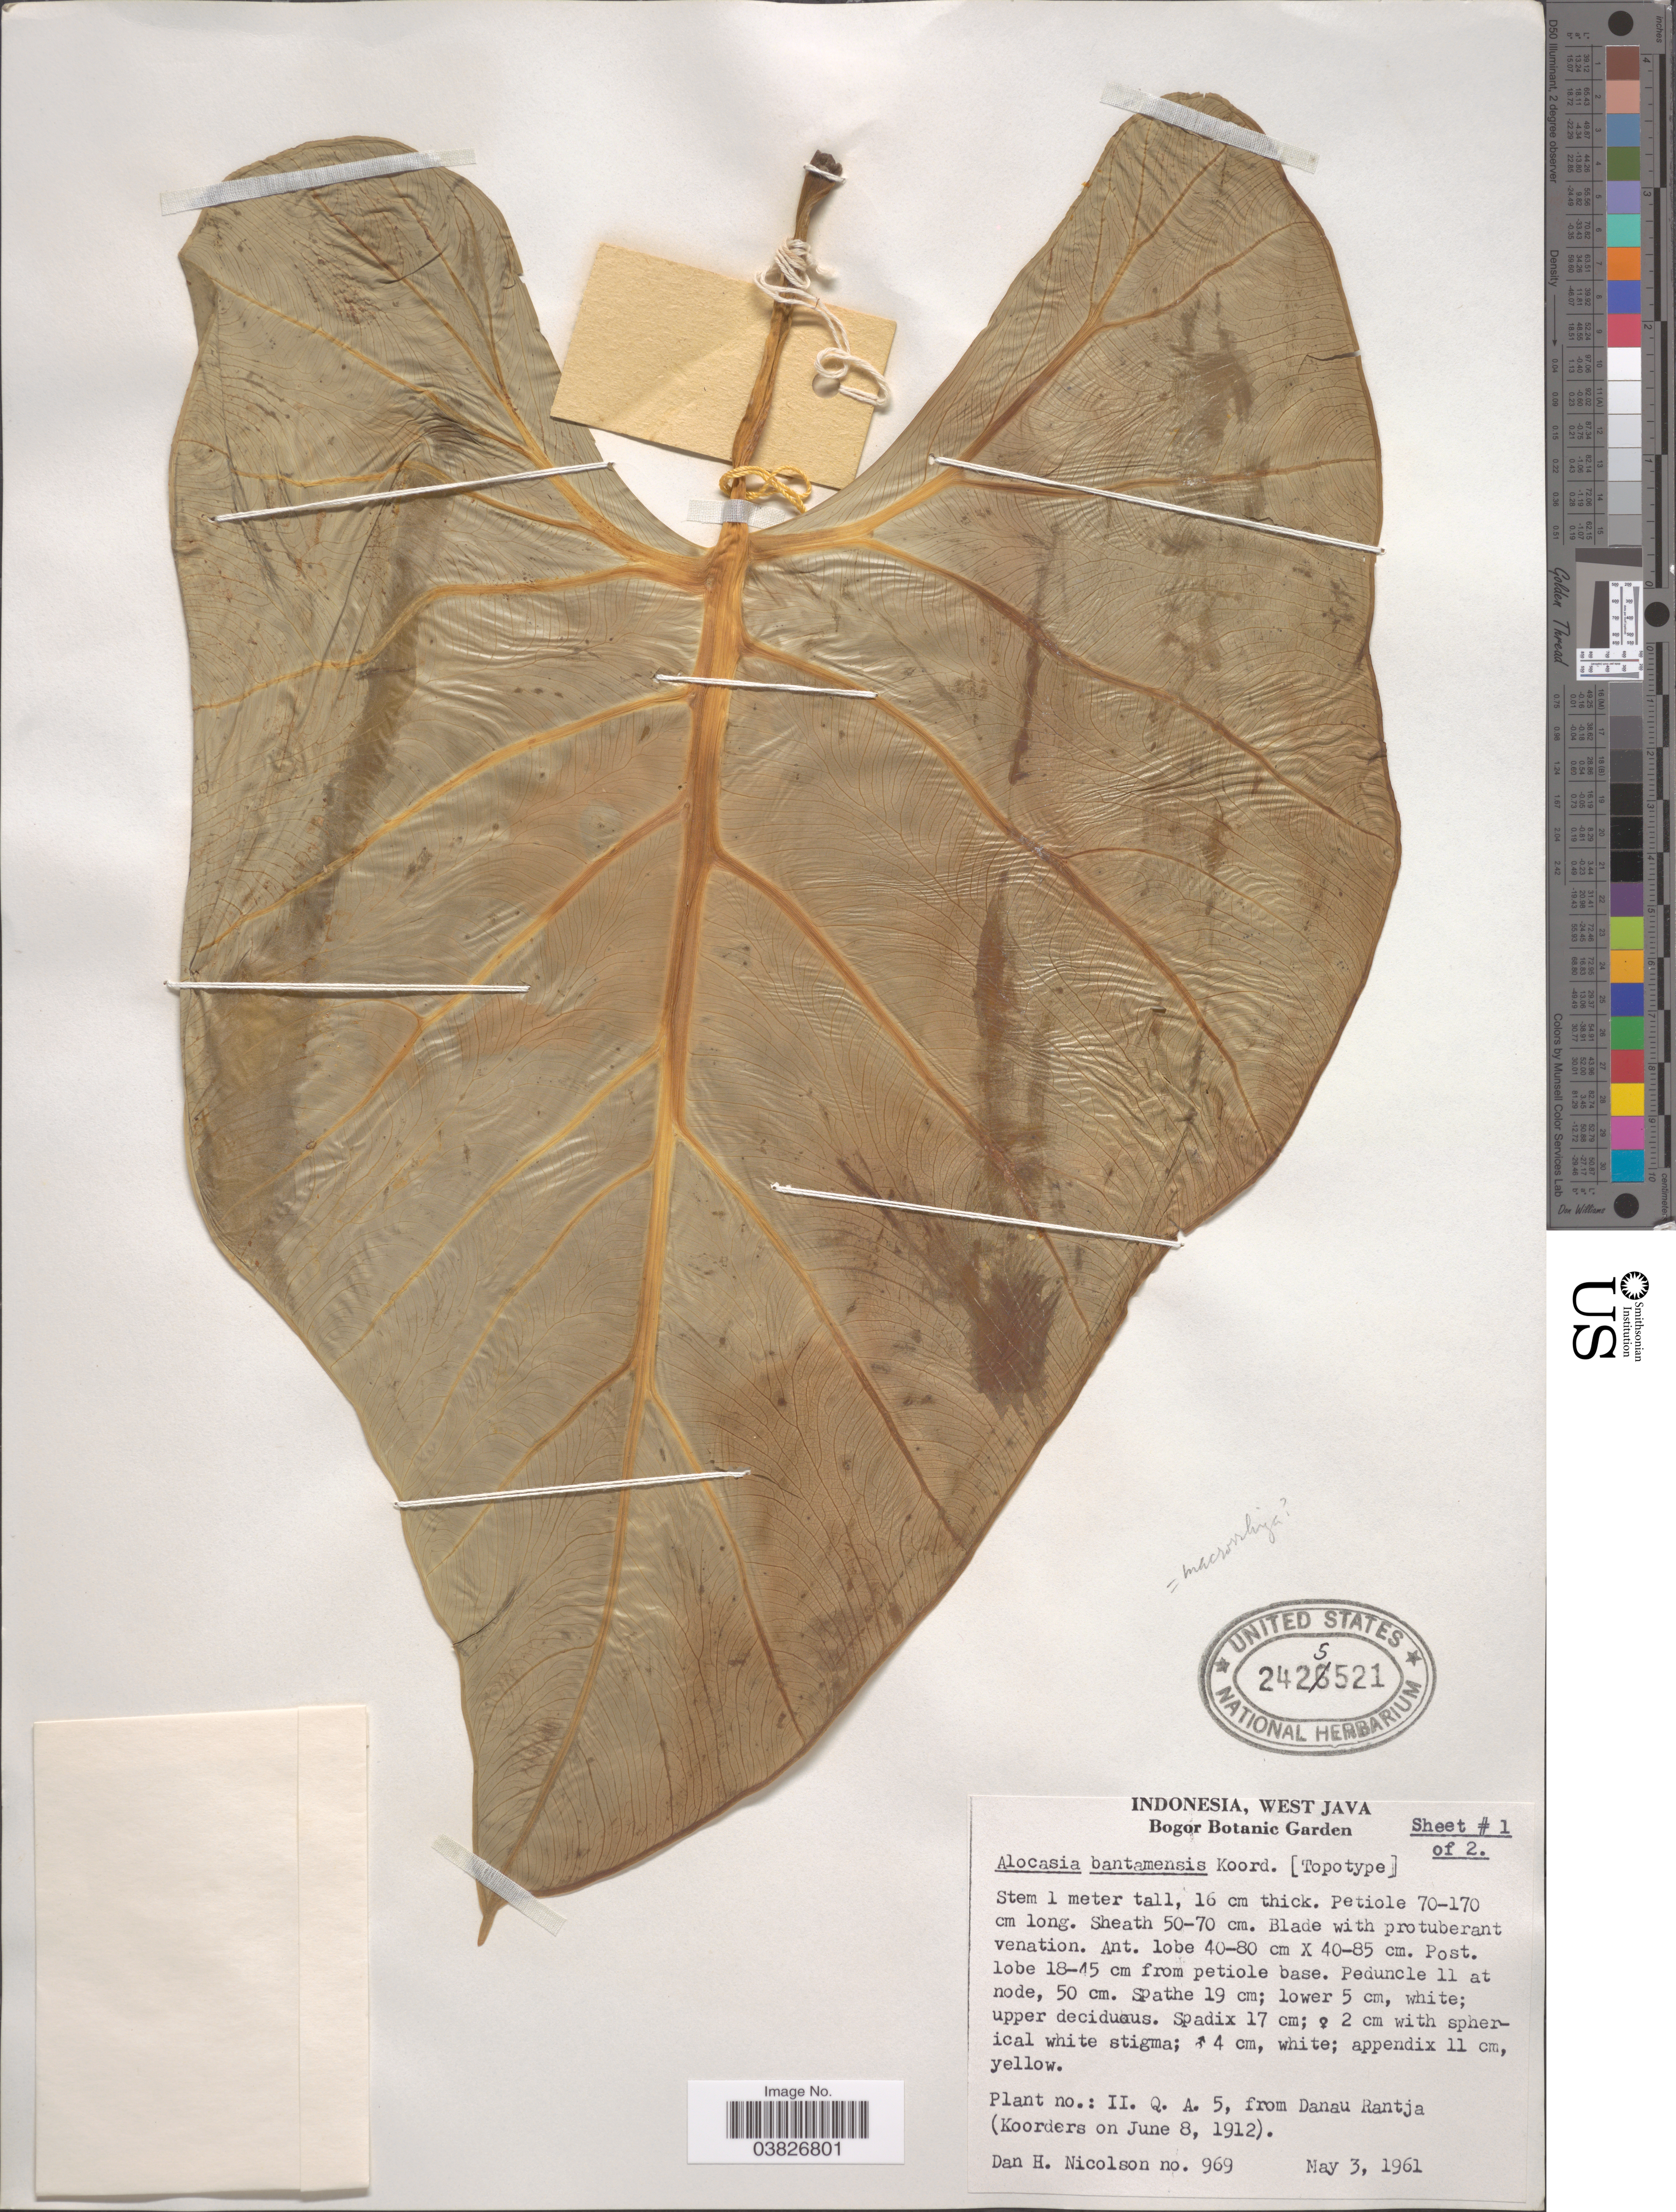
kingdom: Plantae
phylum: Tracheophyta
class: Liliopsida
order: Alismatales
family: Araceae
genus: Alocasia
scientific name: Alocasia macrorrhiza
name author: (L.) Schott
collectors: D. H. Nicolson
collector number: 969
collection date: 1961-05-03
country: Indonesia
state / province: Java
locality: West Java. Bogor Botanic Garden.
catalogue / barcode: US 2425521